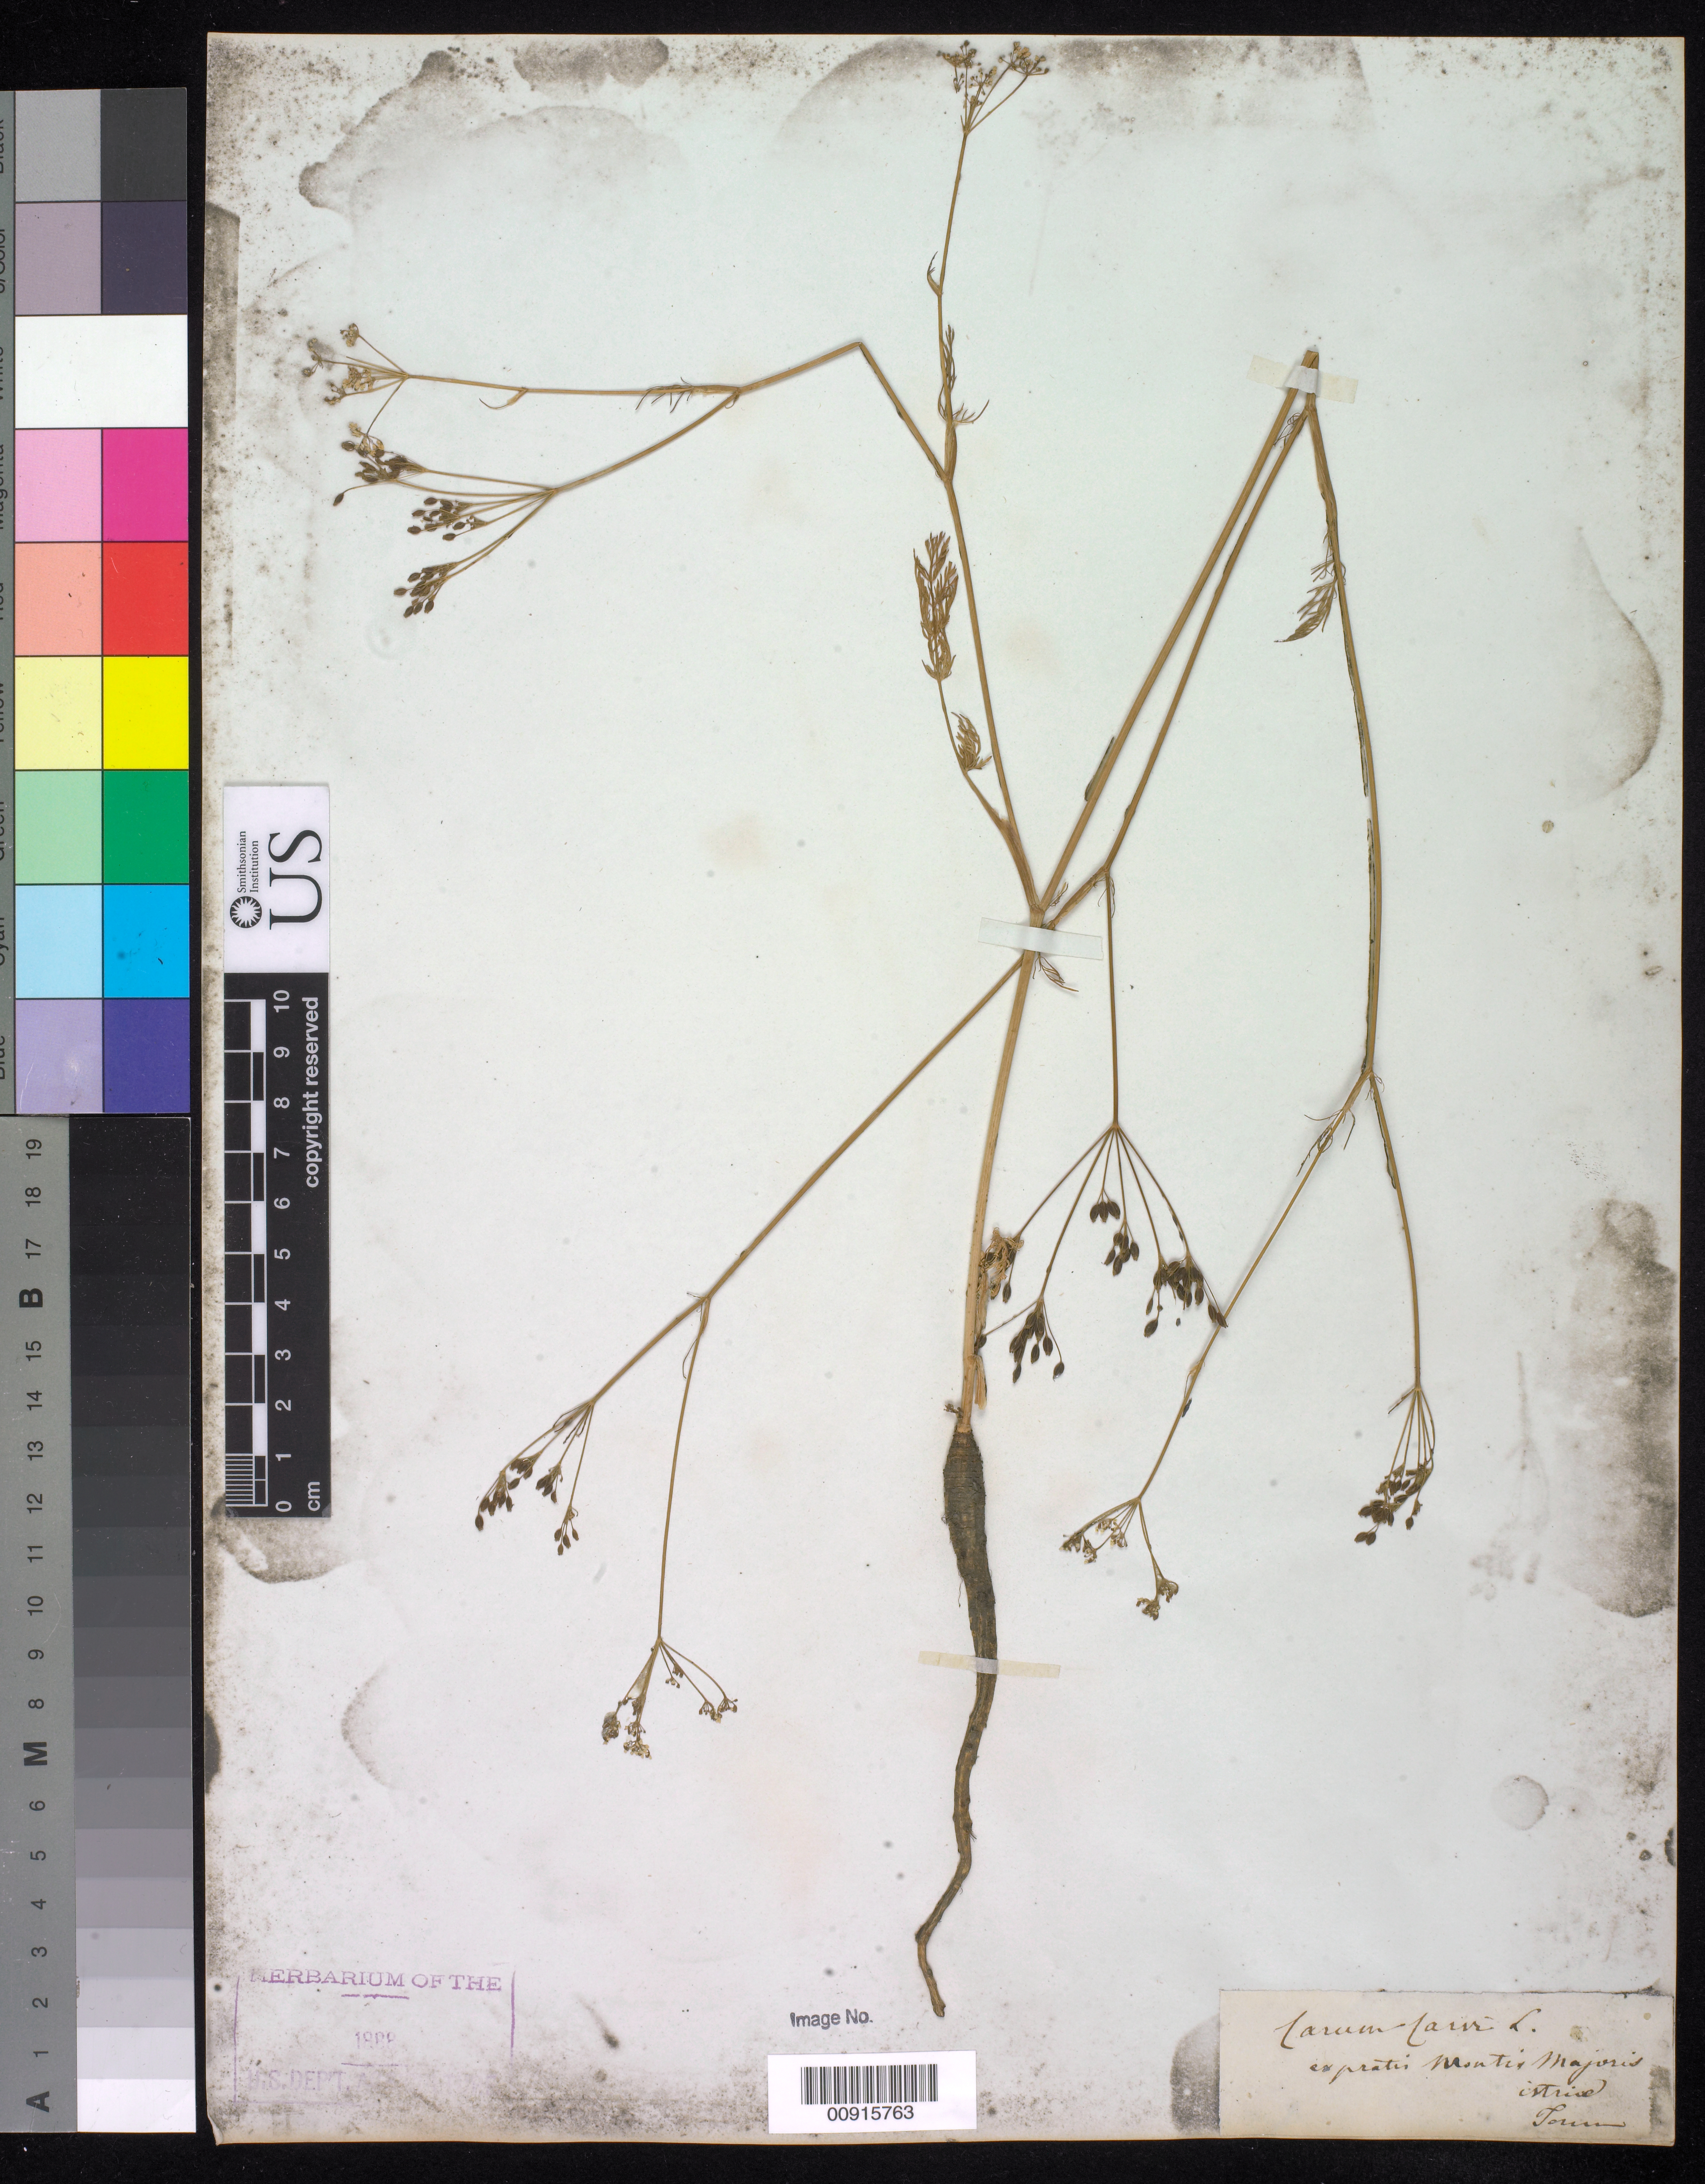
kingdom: Plantae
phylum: Tracheophyta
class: Magnoliopsida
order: Apiales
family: Apiaceae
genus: Carum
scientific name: Carum carvi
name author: L.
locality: ex pratis montis majoris mri[v]e.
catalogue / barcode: US 1888